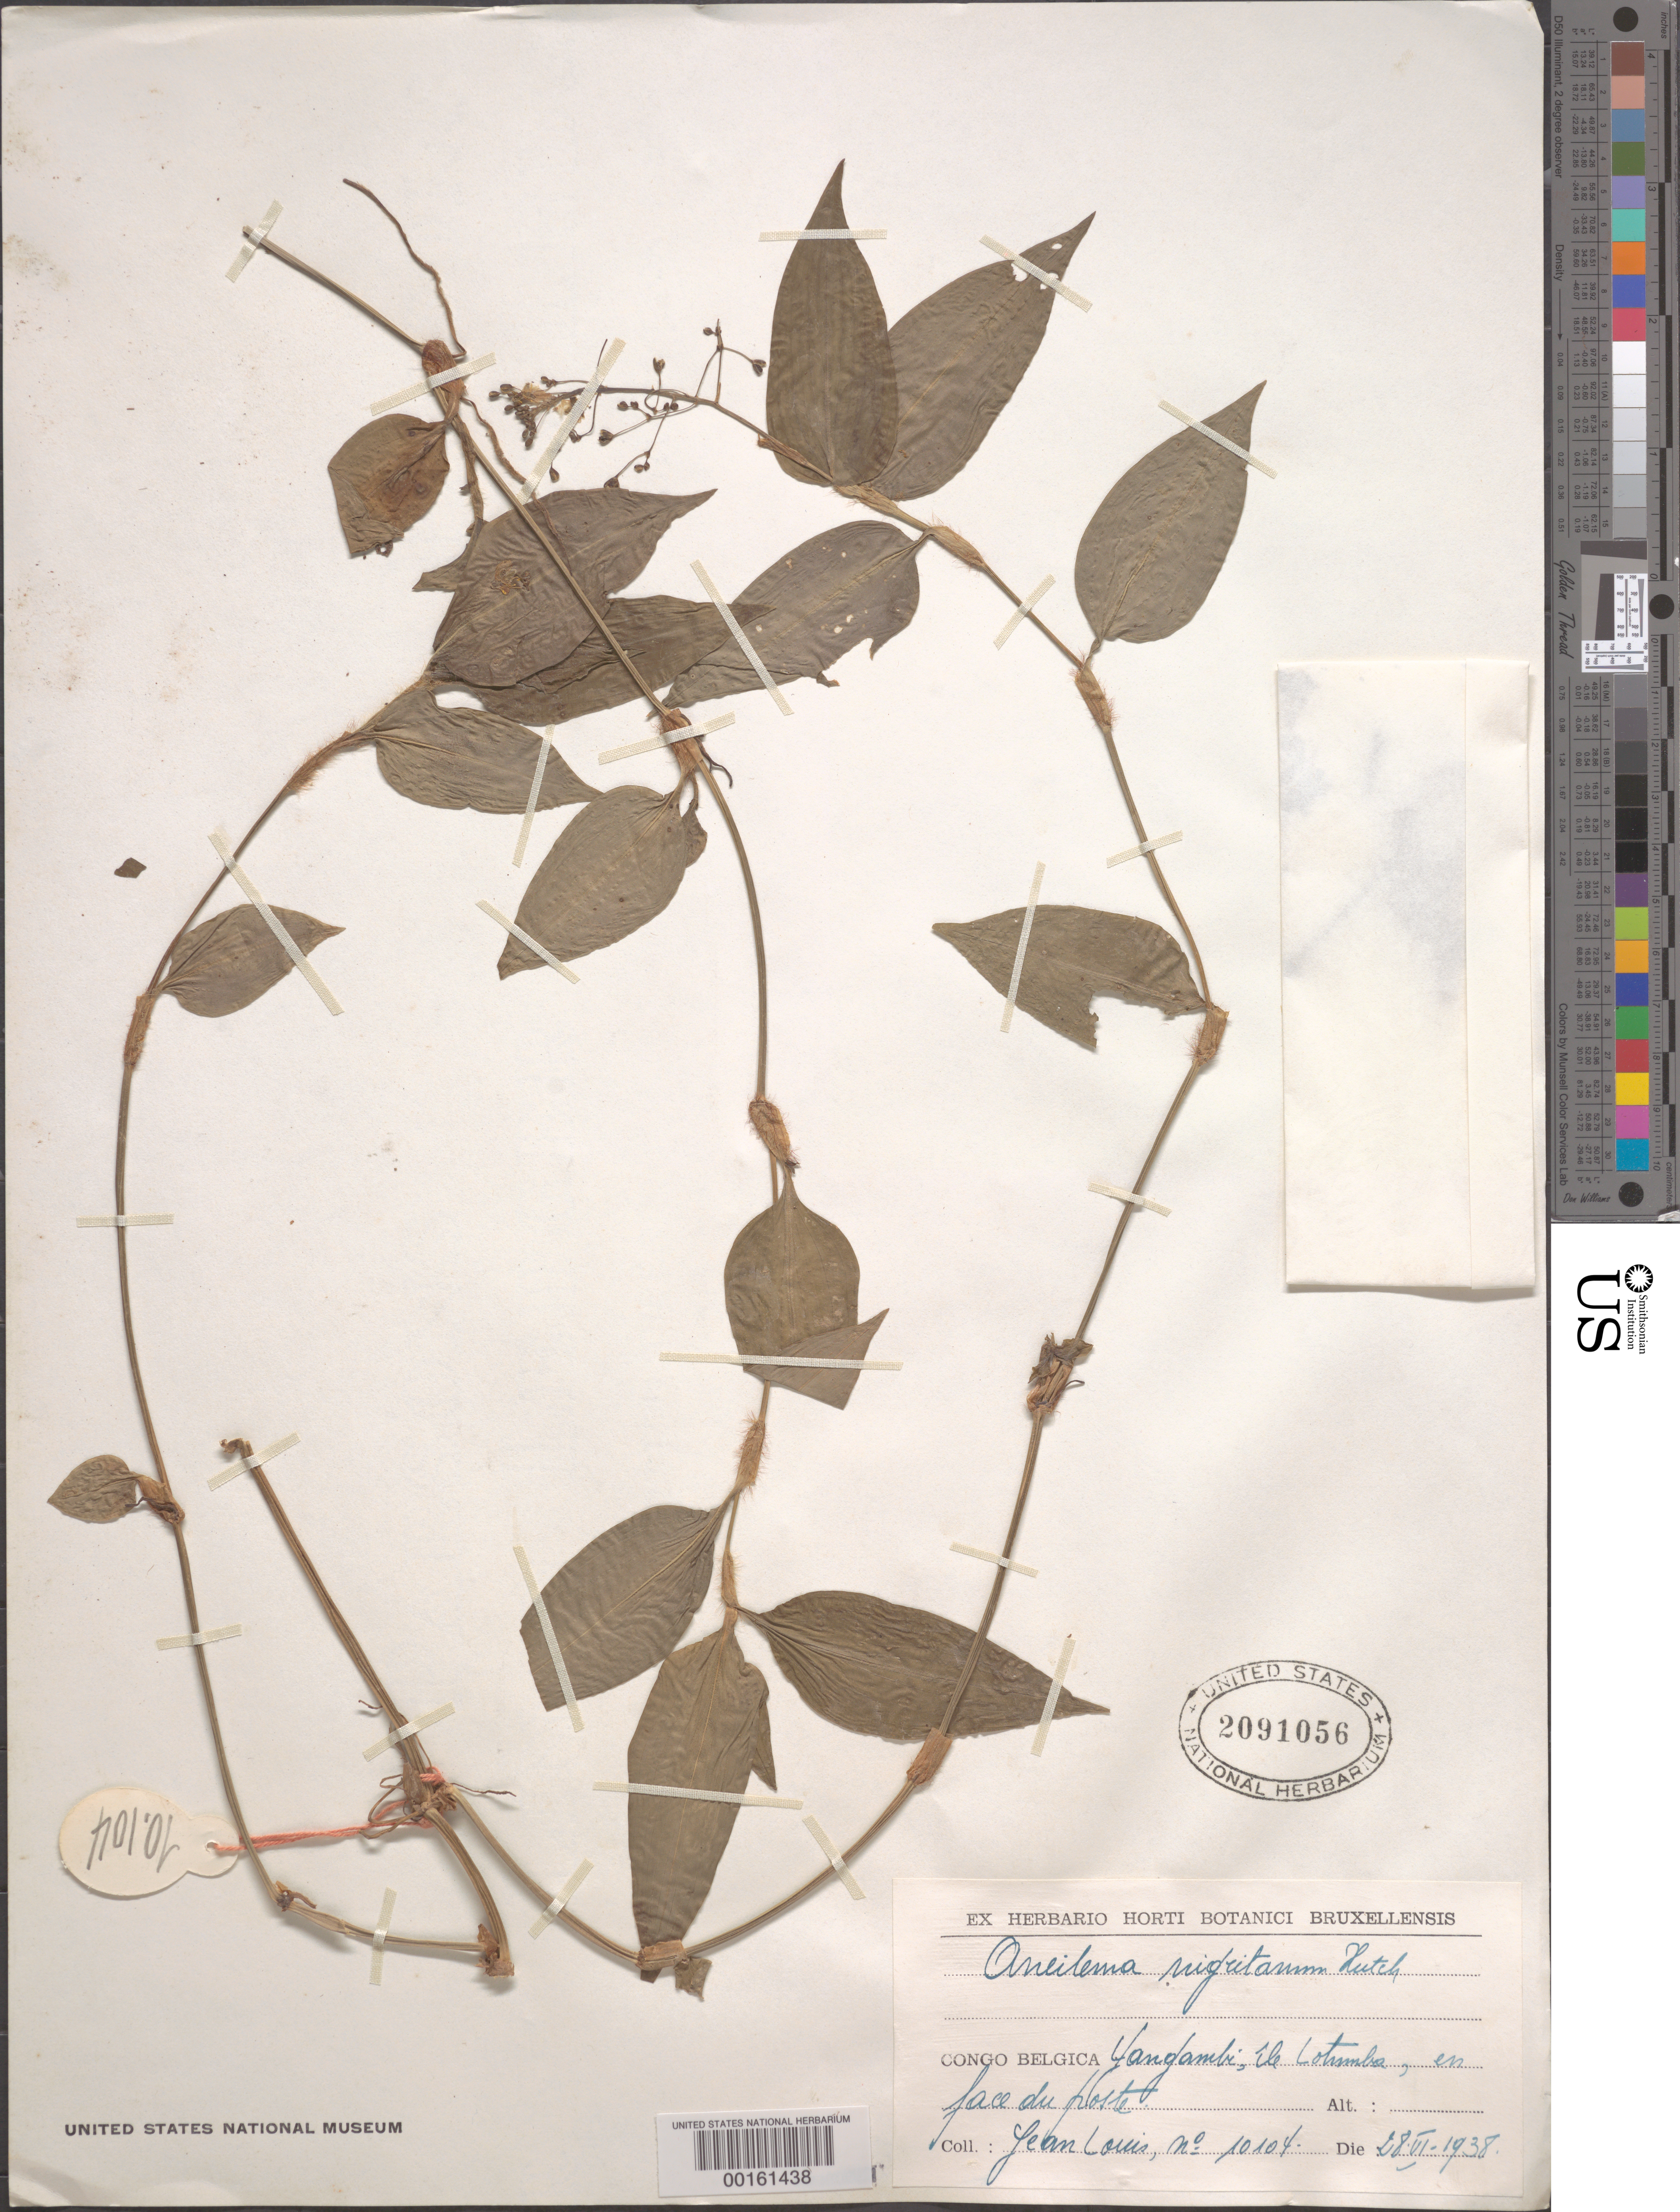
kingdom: Plantae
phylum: Tracheophyta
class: Liliopsida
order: Commelinales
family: Commelinaceae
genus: Aneilema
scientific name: Aneilema umbrosum subsp. umbrosum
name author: (Vahl) Kunth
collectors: J. Louis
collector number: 10104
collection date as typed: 28 Jun 1938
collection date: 1938-06-28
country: Congo, Democratic Republic of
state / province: Tshopo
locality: Yangambi, ile lotumba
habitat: Forest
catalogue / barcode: US 2091056